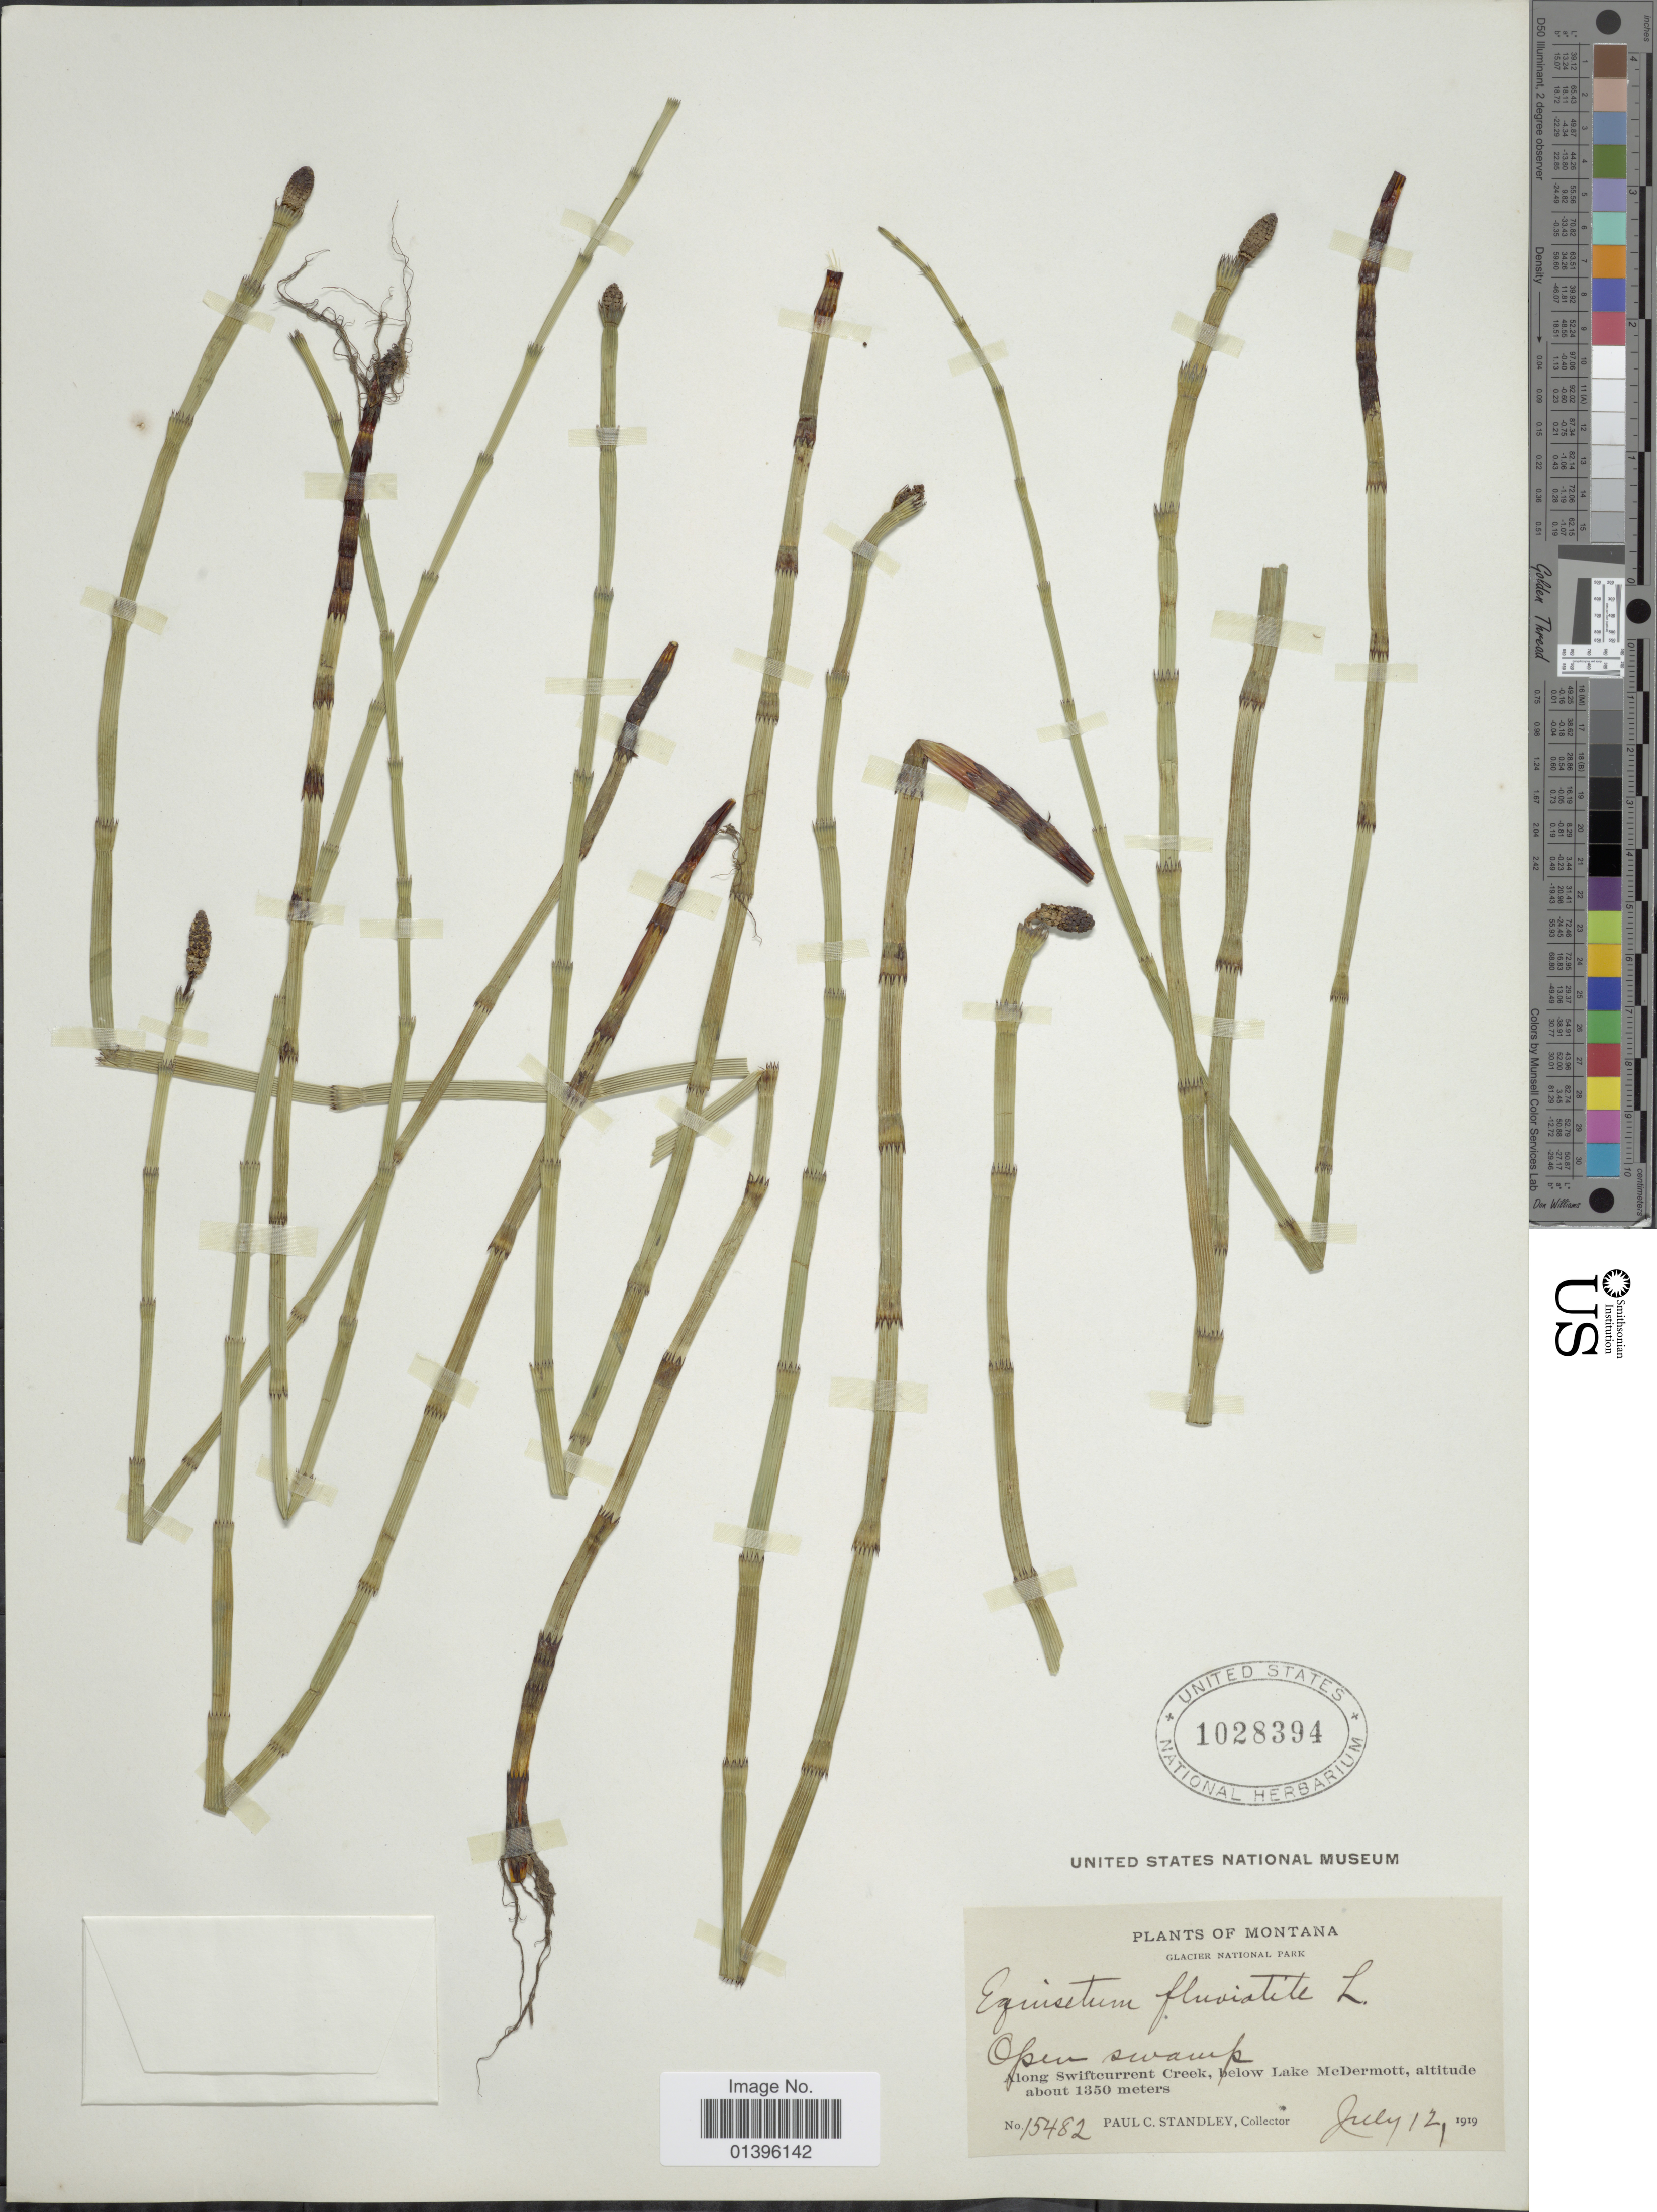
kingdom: Plantae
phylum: Tracheophyta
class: Polypodiopsida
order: Equisetales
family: Equisetaceae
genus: Equisetum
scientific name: Equisetum fluviatile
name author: L.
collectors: P. C. Standley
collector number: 15482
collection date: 1919-07-12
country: United States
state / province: Montana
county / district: Glacier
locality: Glacier National Park. Along Swiftcurrent Creek, below Lake McDermott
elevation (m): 1350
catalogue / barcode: US 1028394